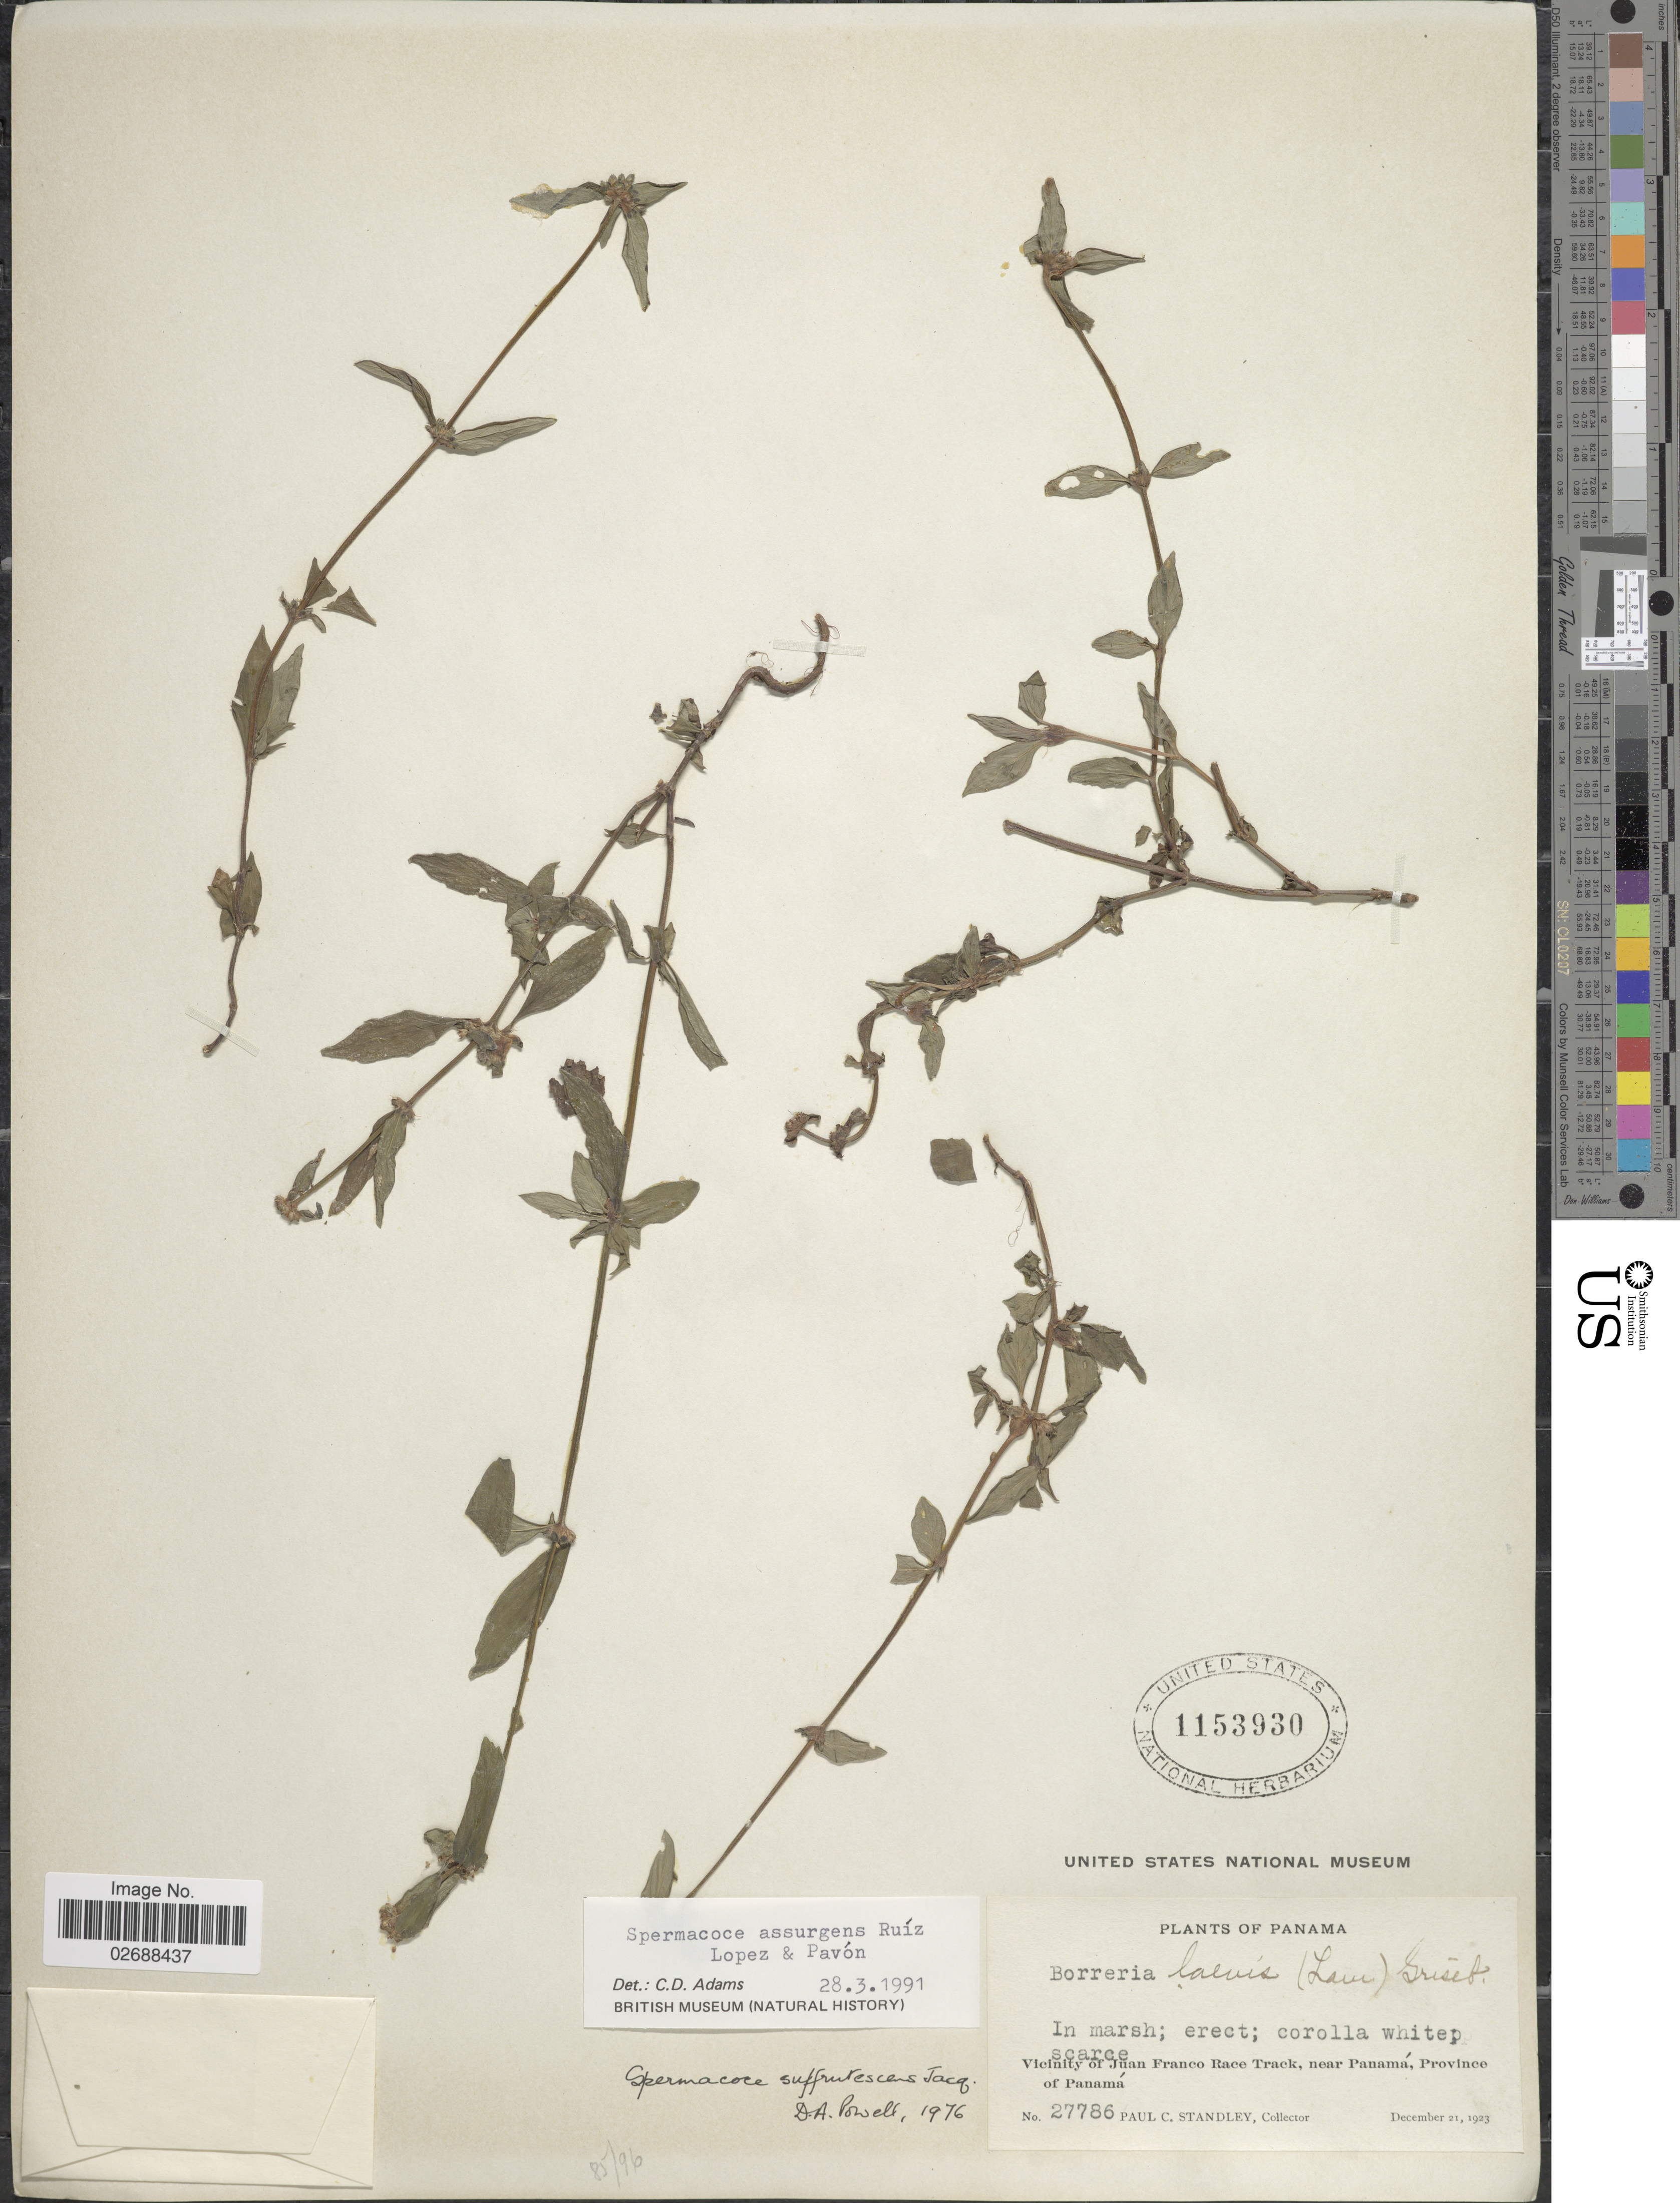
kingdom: Plantae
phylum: Tracheophyta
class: Magnoliopsida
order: Gentianales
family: Rubiaceae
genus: Spermacoce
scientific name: Spermacoce assurgens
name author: Ruiz & Pav.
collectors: P. C. Standley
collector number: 27786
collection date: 1923-12-21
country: Panama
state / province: Panamá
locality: Vicinity of Juan Franco Race Track, near Panamá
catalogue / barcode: US 1153930